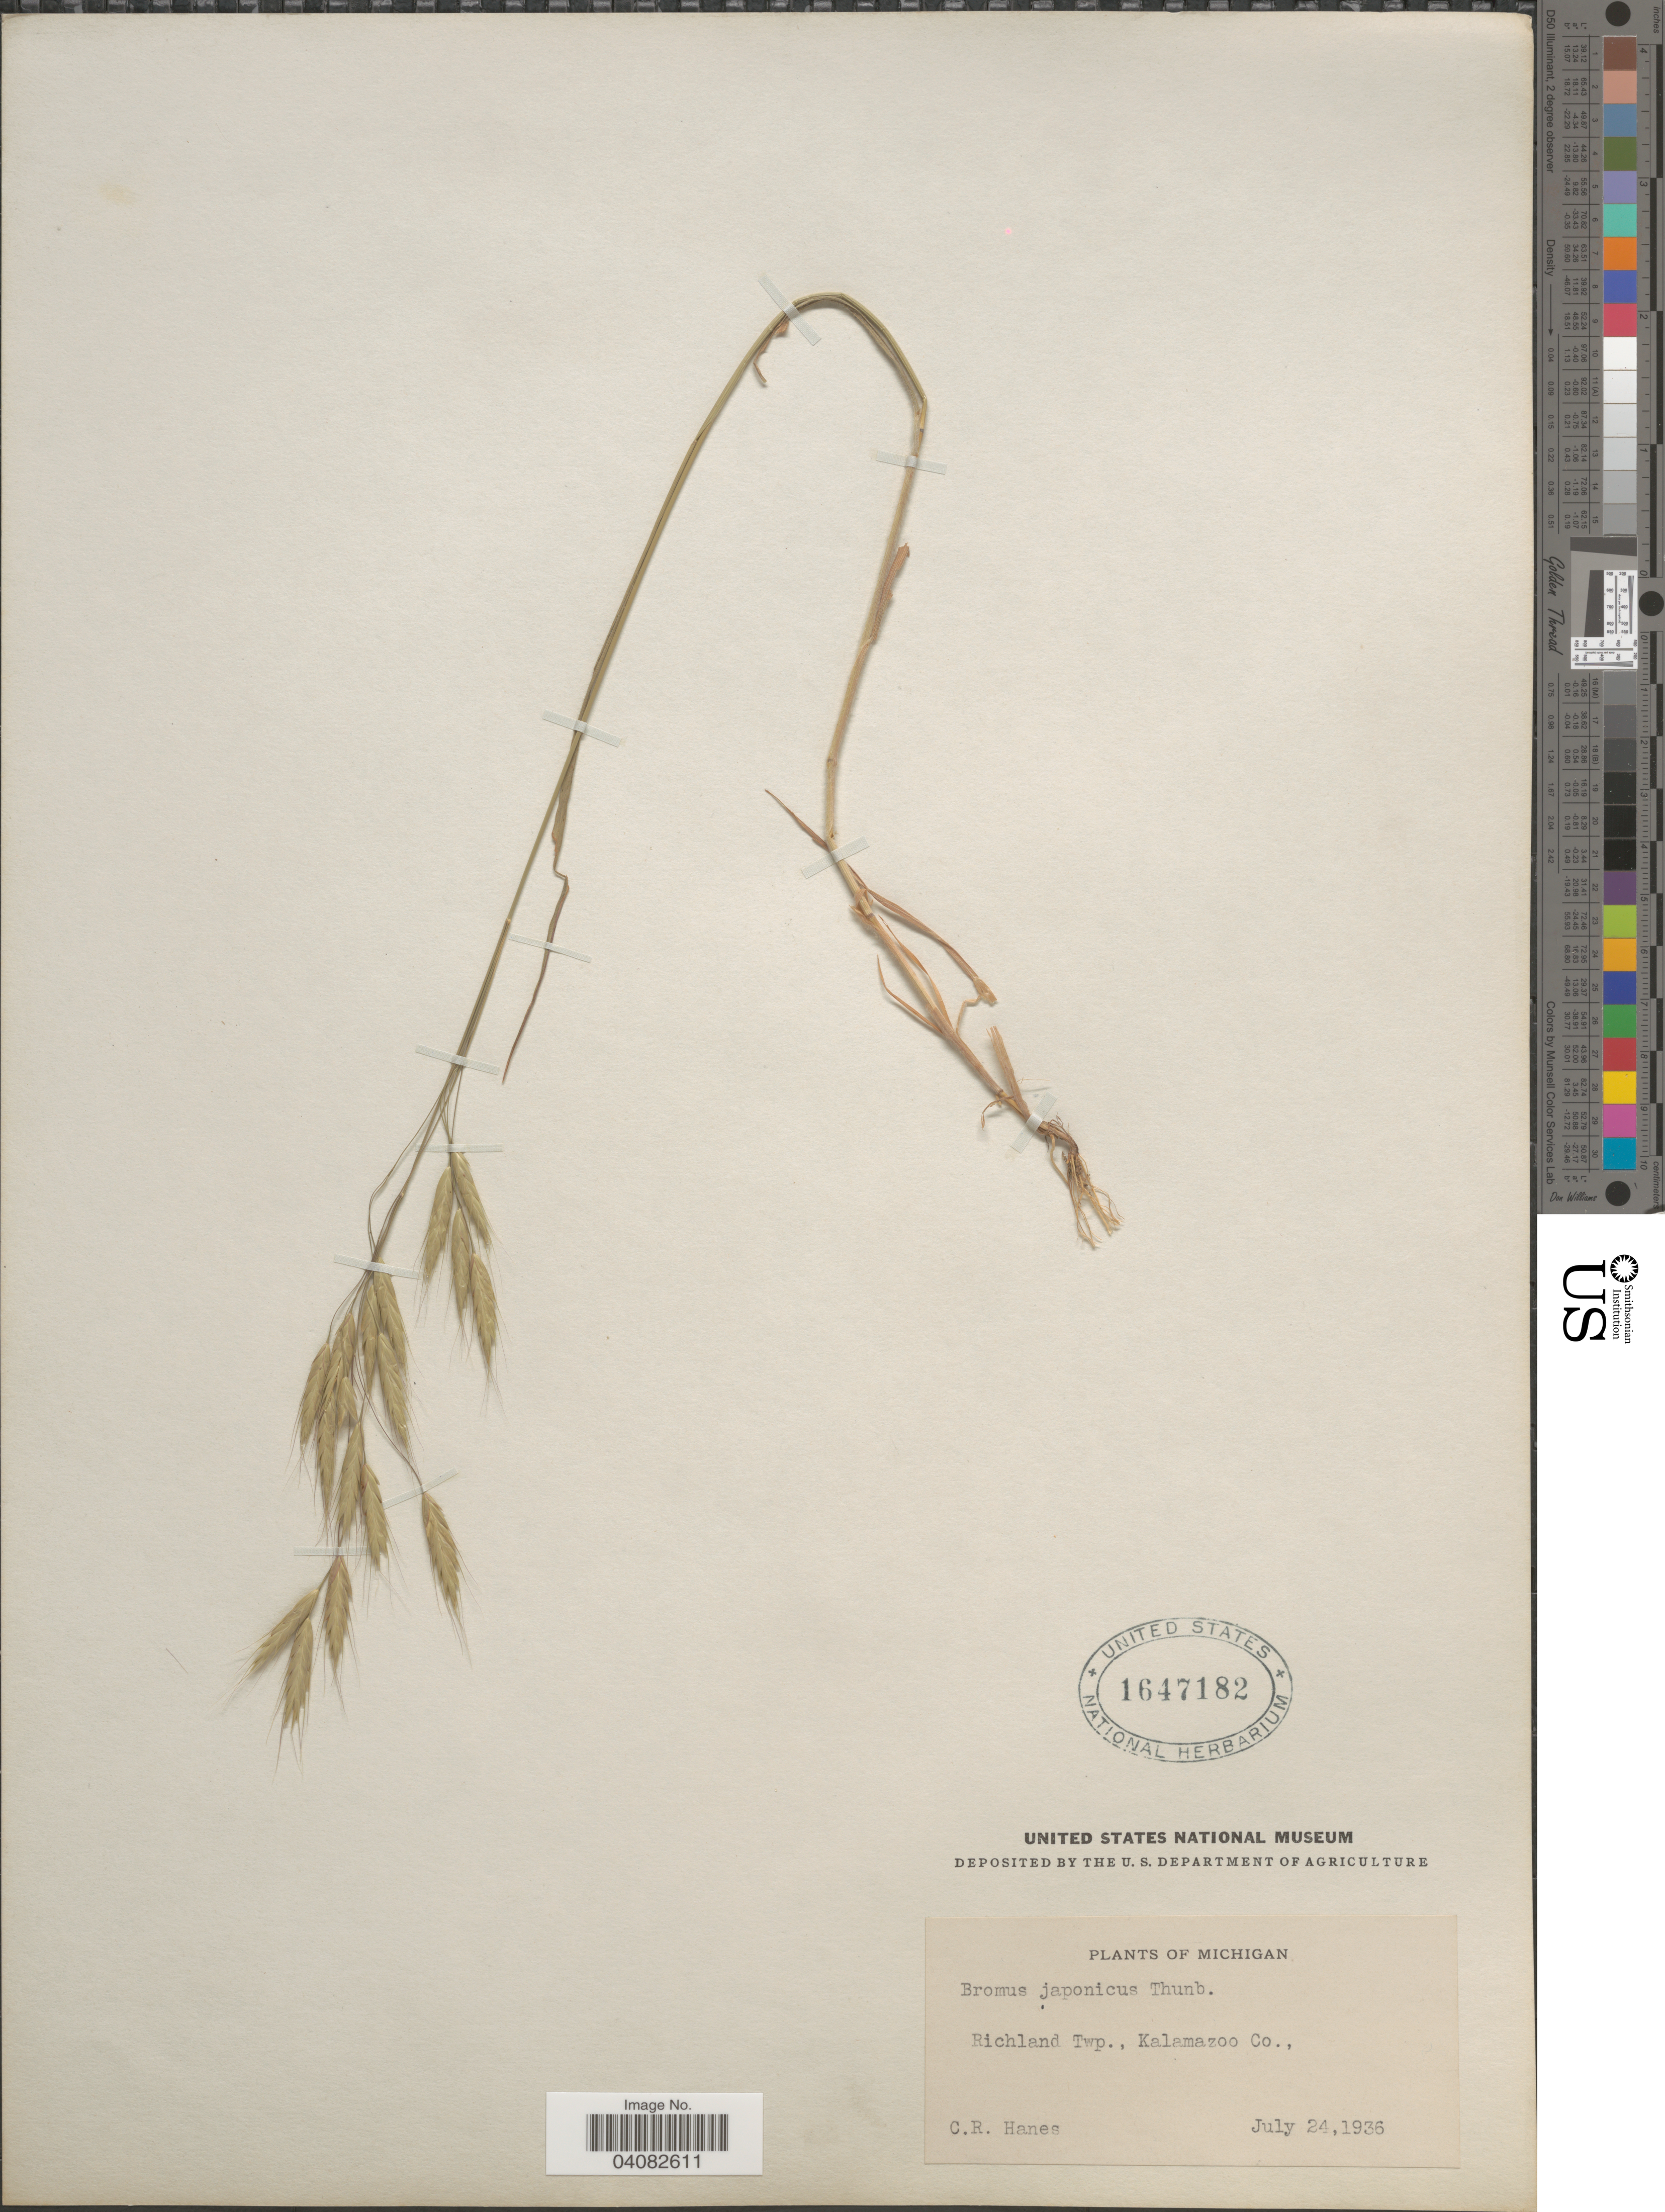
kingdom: Plantae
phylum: Tracheophyta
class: Liliopsida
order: Poales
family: Poaceae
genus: Bromus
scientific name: Bromus japonicus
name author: Houtt.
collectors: C. Hanes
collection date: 1936-07-24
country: United States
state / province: Michigan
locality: Richland Twp., Kalamazoo Co.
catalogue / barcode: US 1647182